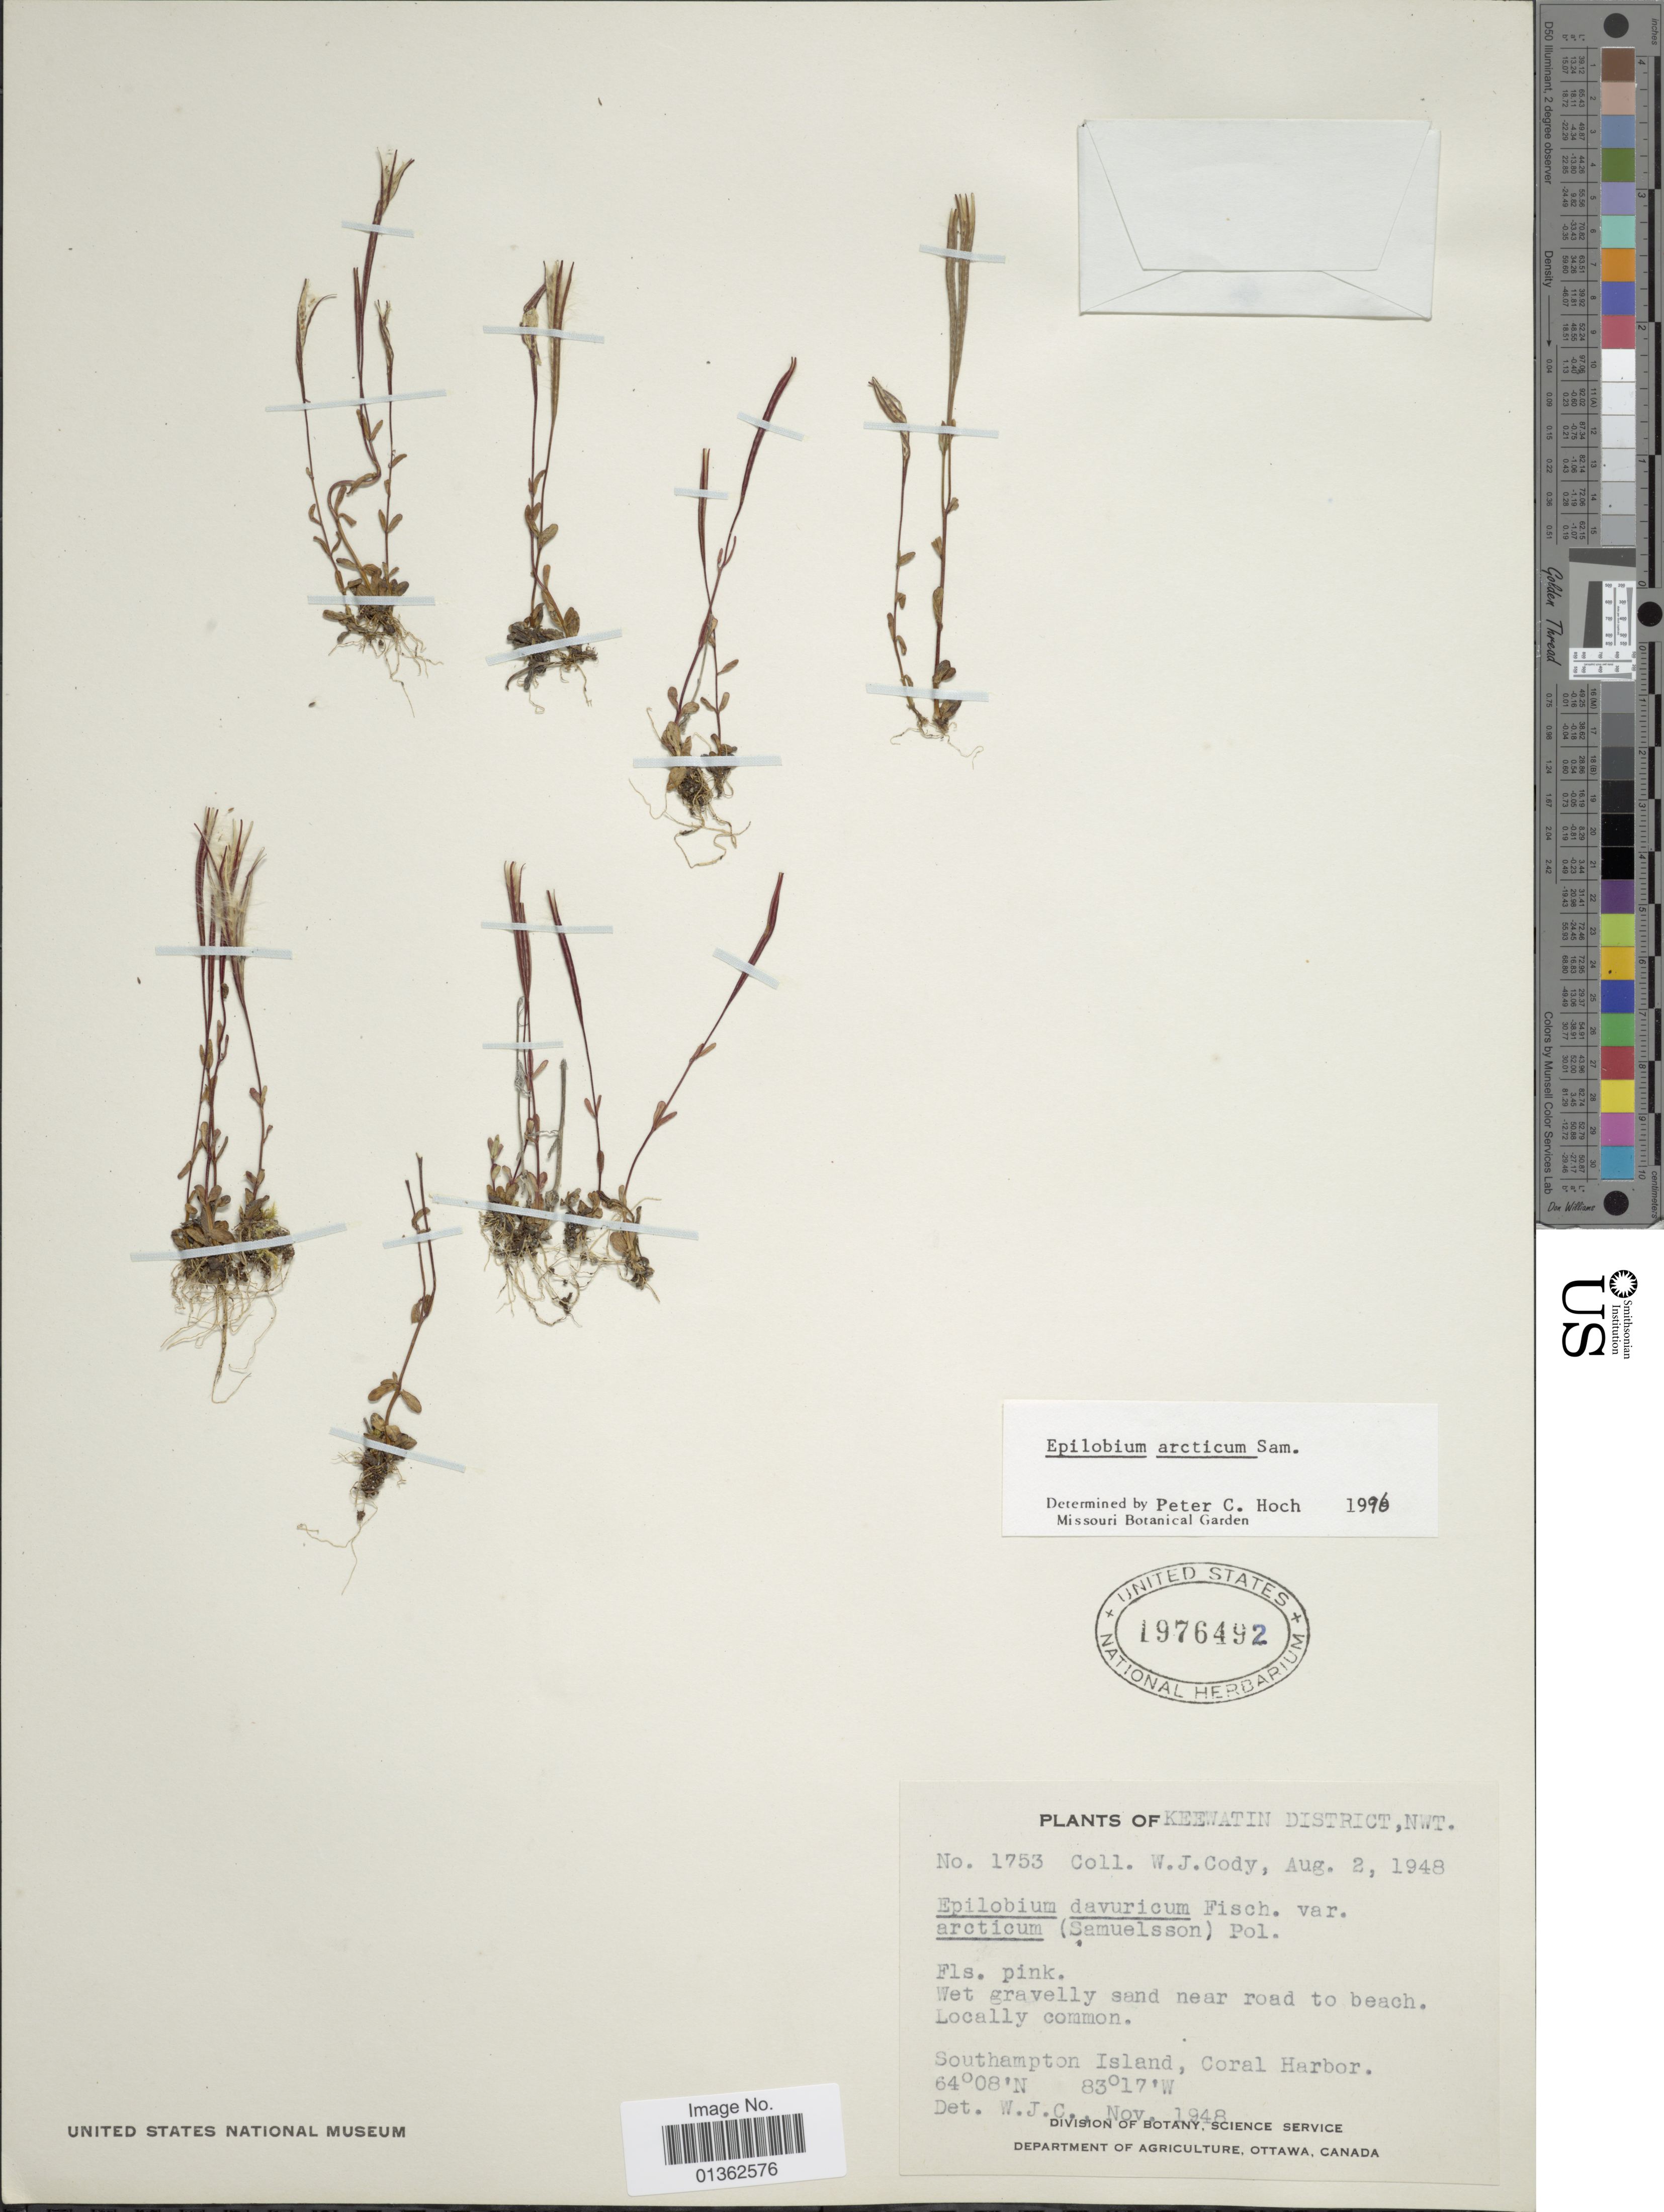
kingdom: Plantae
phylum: Tracheophyta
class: Magnoliopsida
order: Myrtales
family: Onagraceae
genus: Epilobium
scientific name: Epilobium articum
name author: Sam.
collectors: W. Cody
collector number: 1753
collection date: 1948-08-02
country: Canada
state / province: Northwest Territories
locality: Keewatin District. Southampton Island, Coral Harbor.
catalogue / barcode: US 1976492